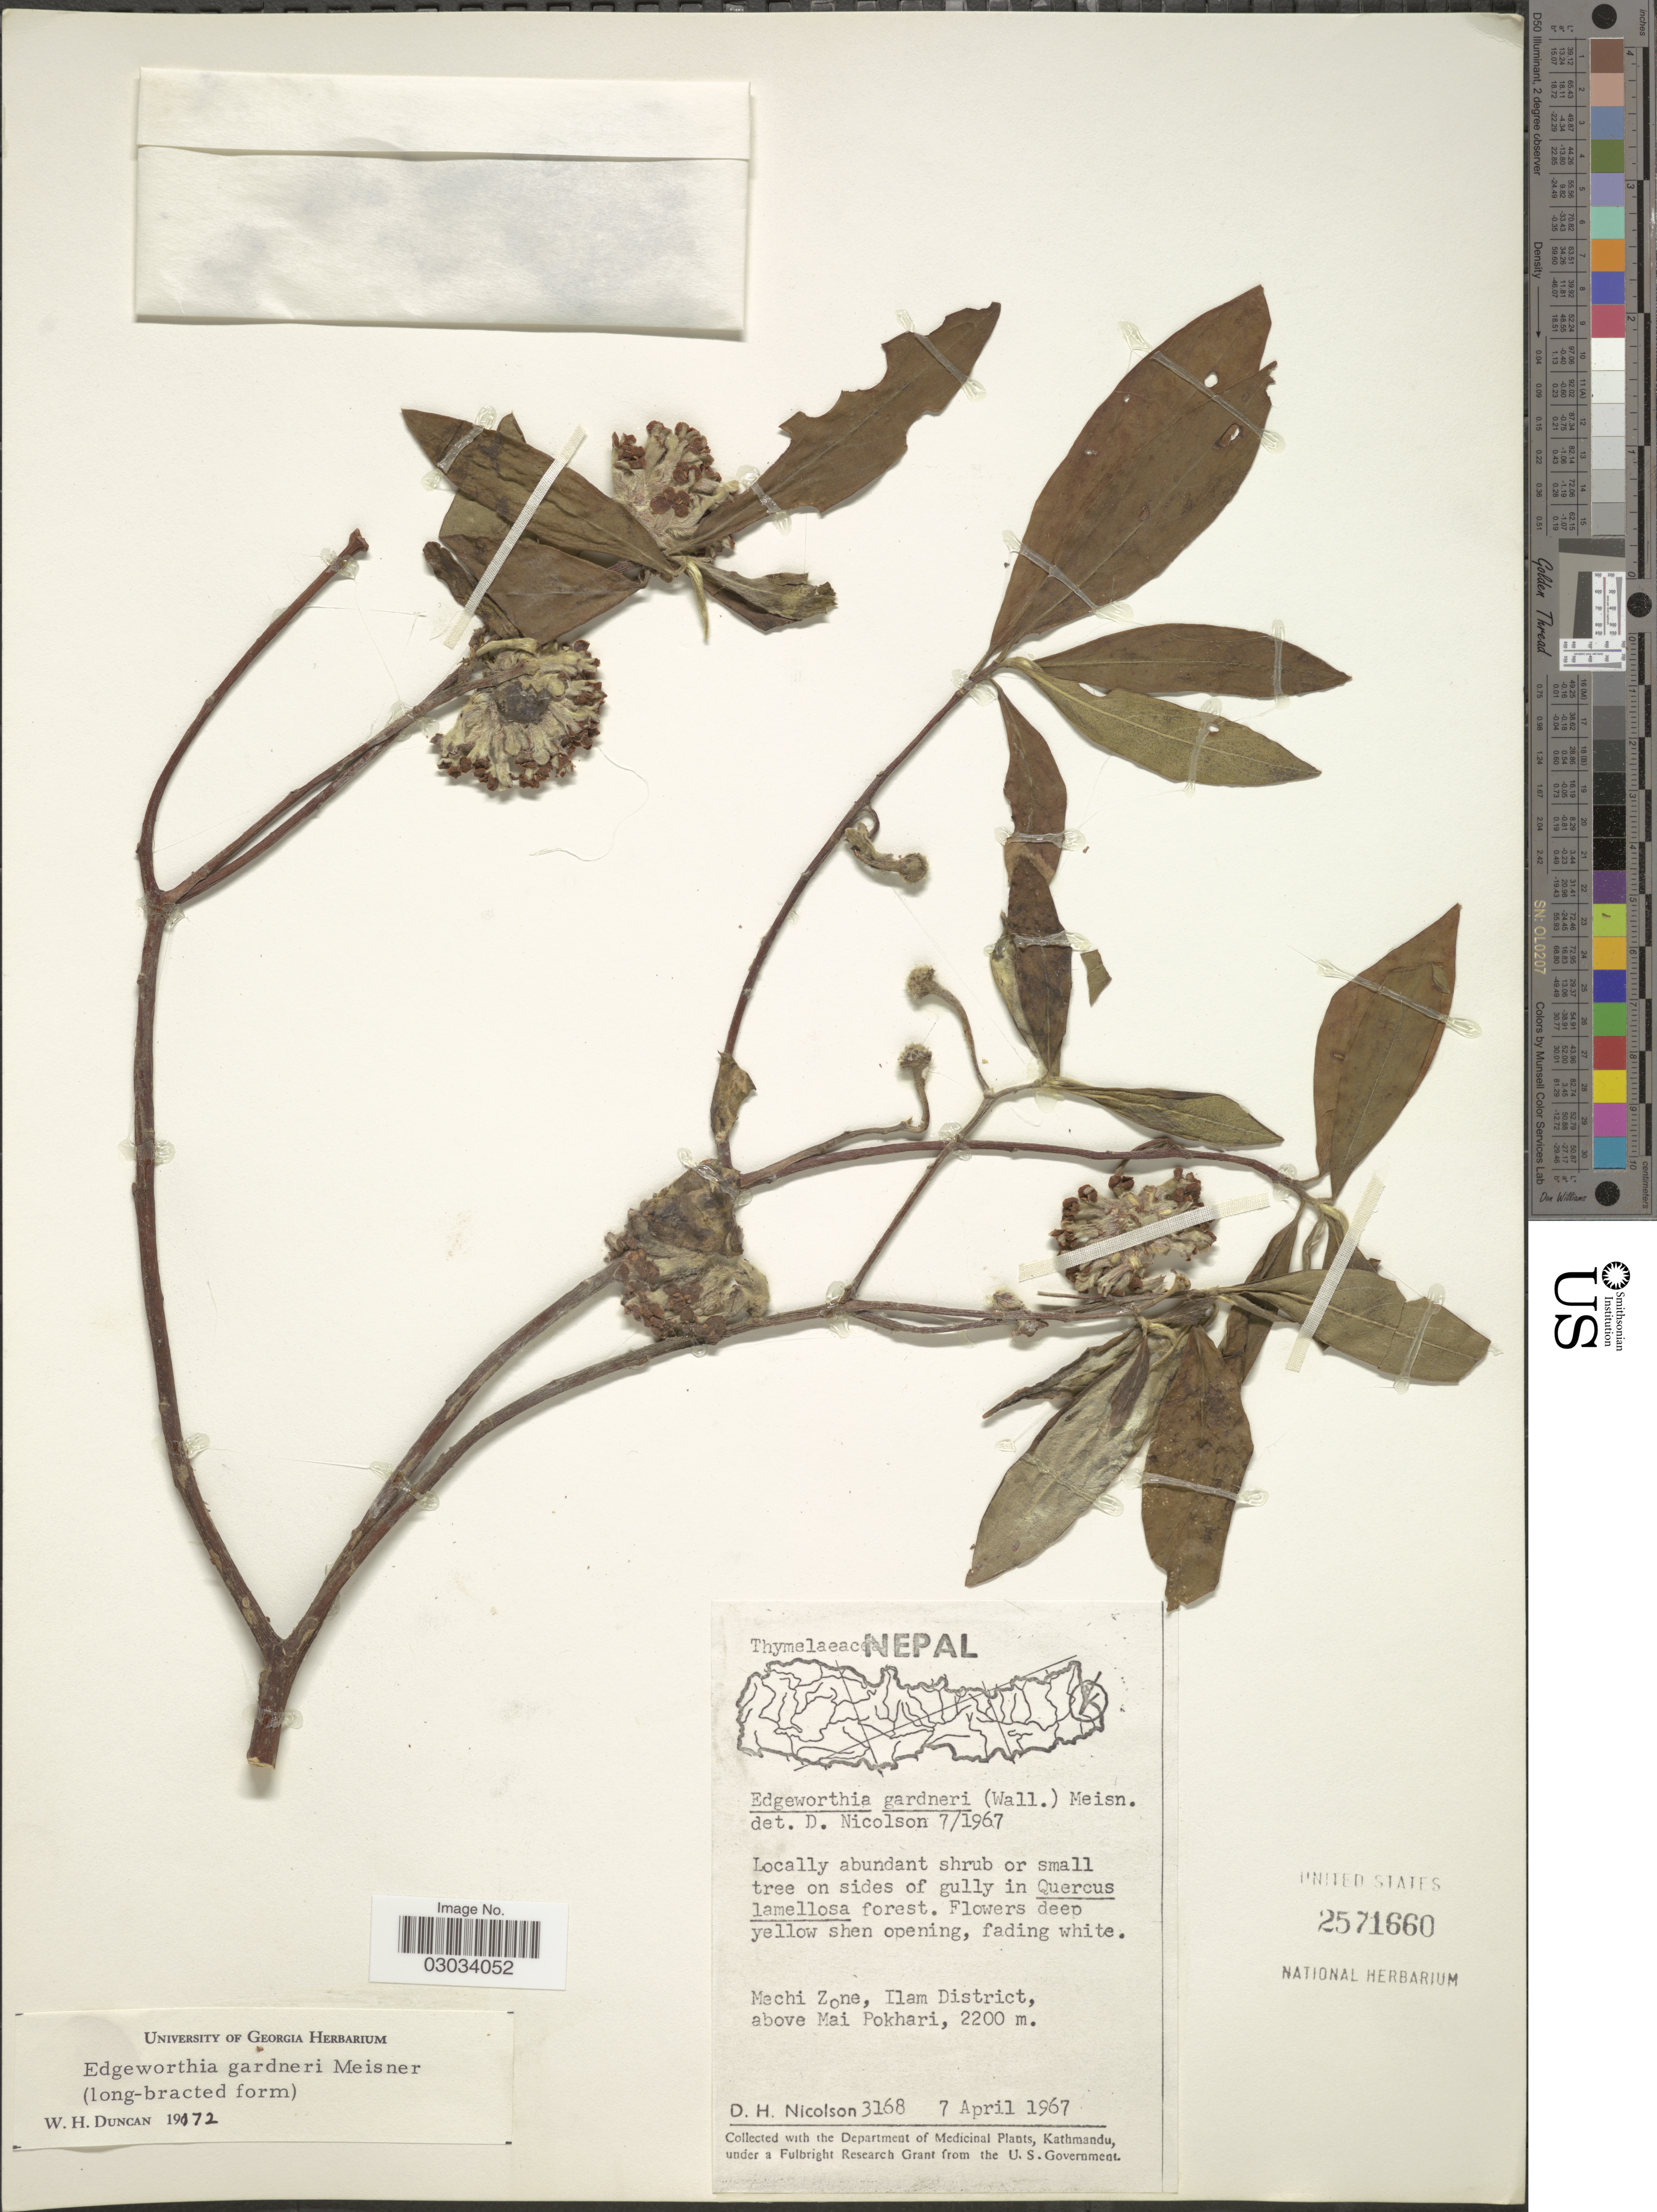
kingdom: Plantae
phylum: Tracheophyta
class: Magnoliopsida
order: Malvales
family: Thymelaeaceae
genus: Edgeworthia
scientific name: Edgeworthia gardneri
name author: Meisn.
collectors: D. H. Nicolson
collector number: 3168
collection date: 1967-04-07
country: Nepal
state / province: Mechi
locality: Mechi Zone, Ilam District, above Mai Pokhari.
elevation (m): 2200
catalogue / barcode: US 2571660